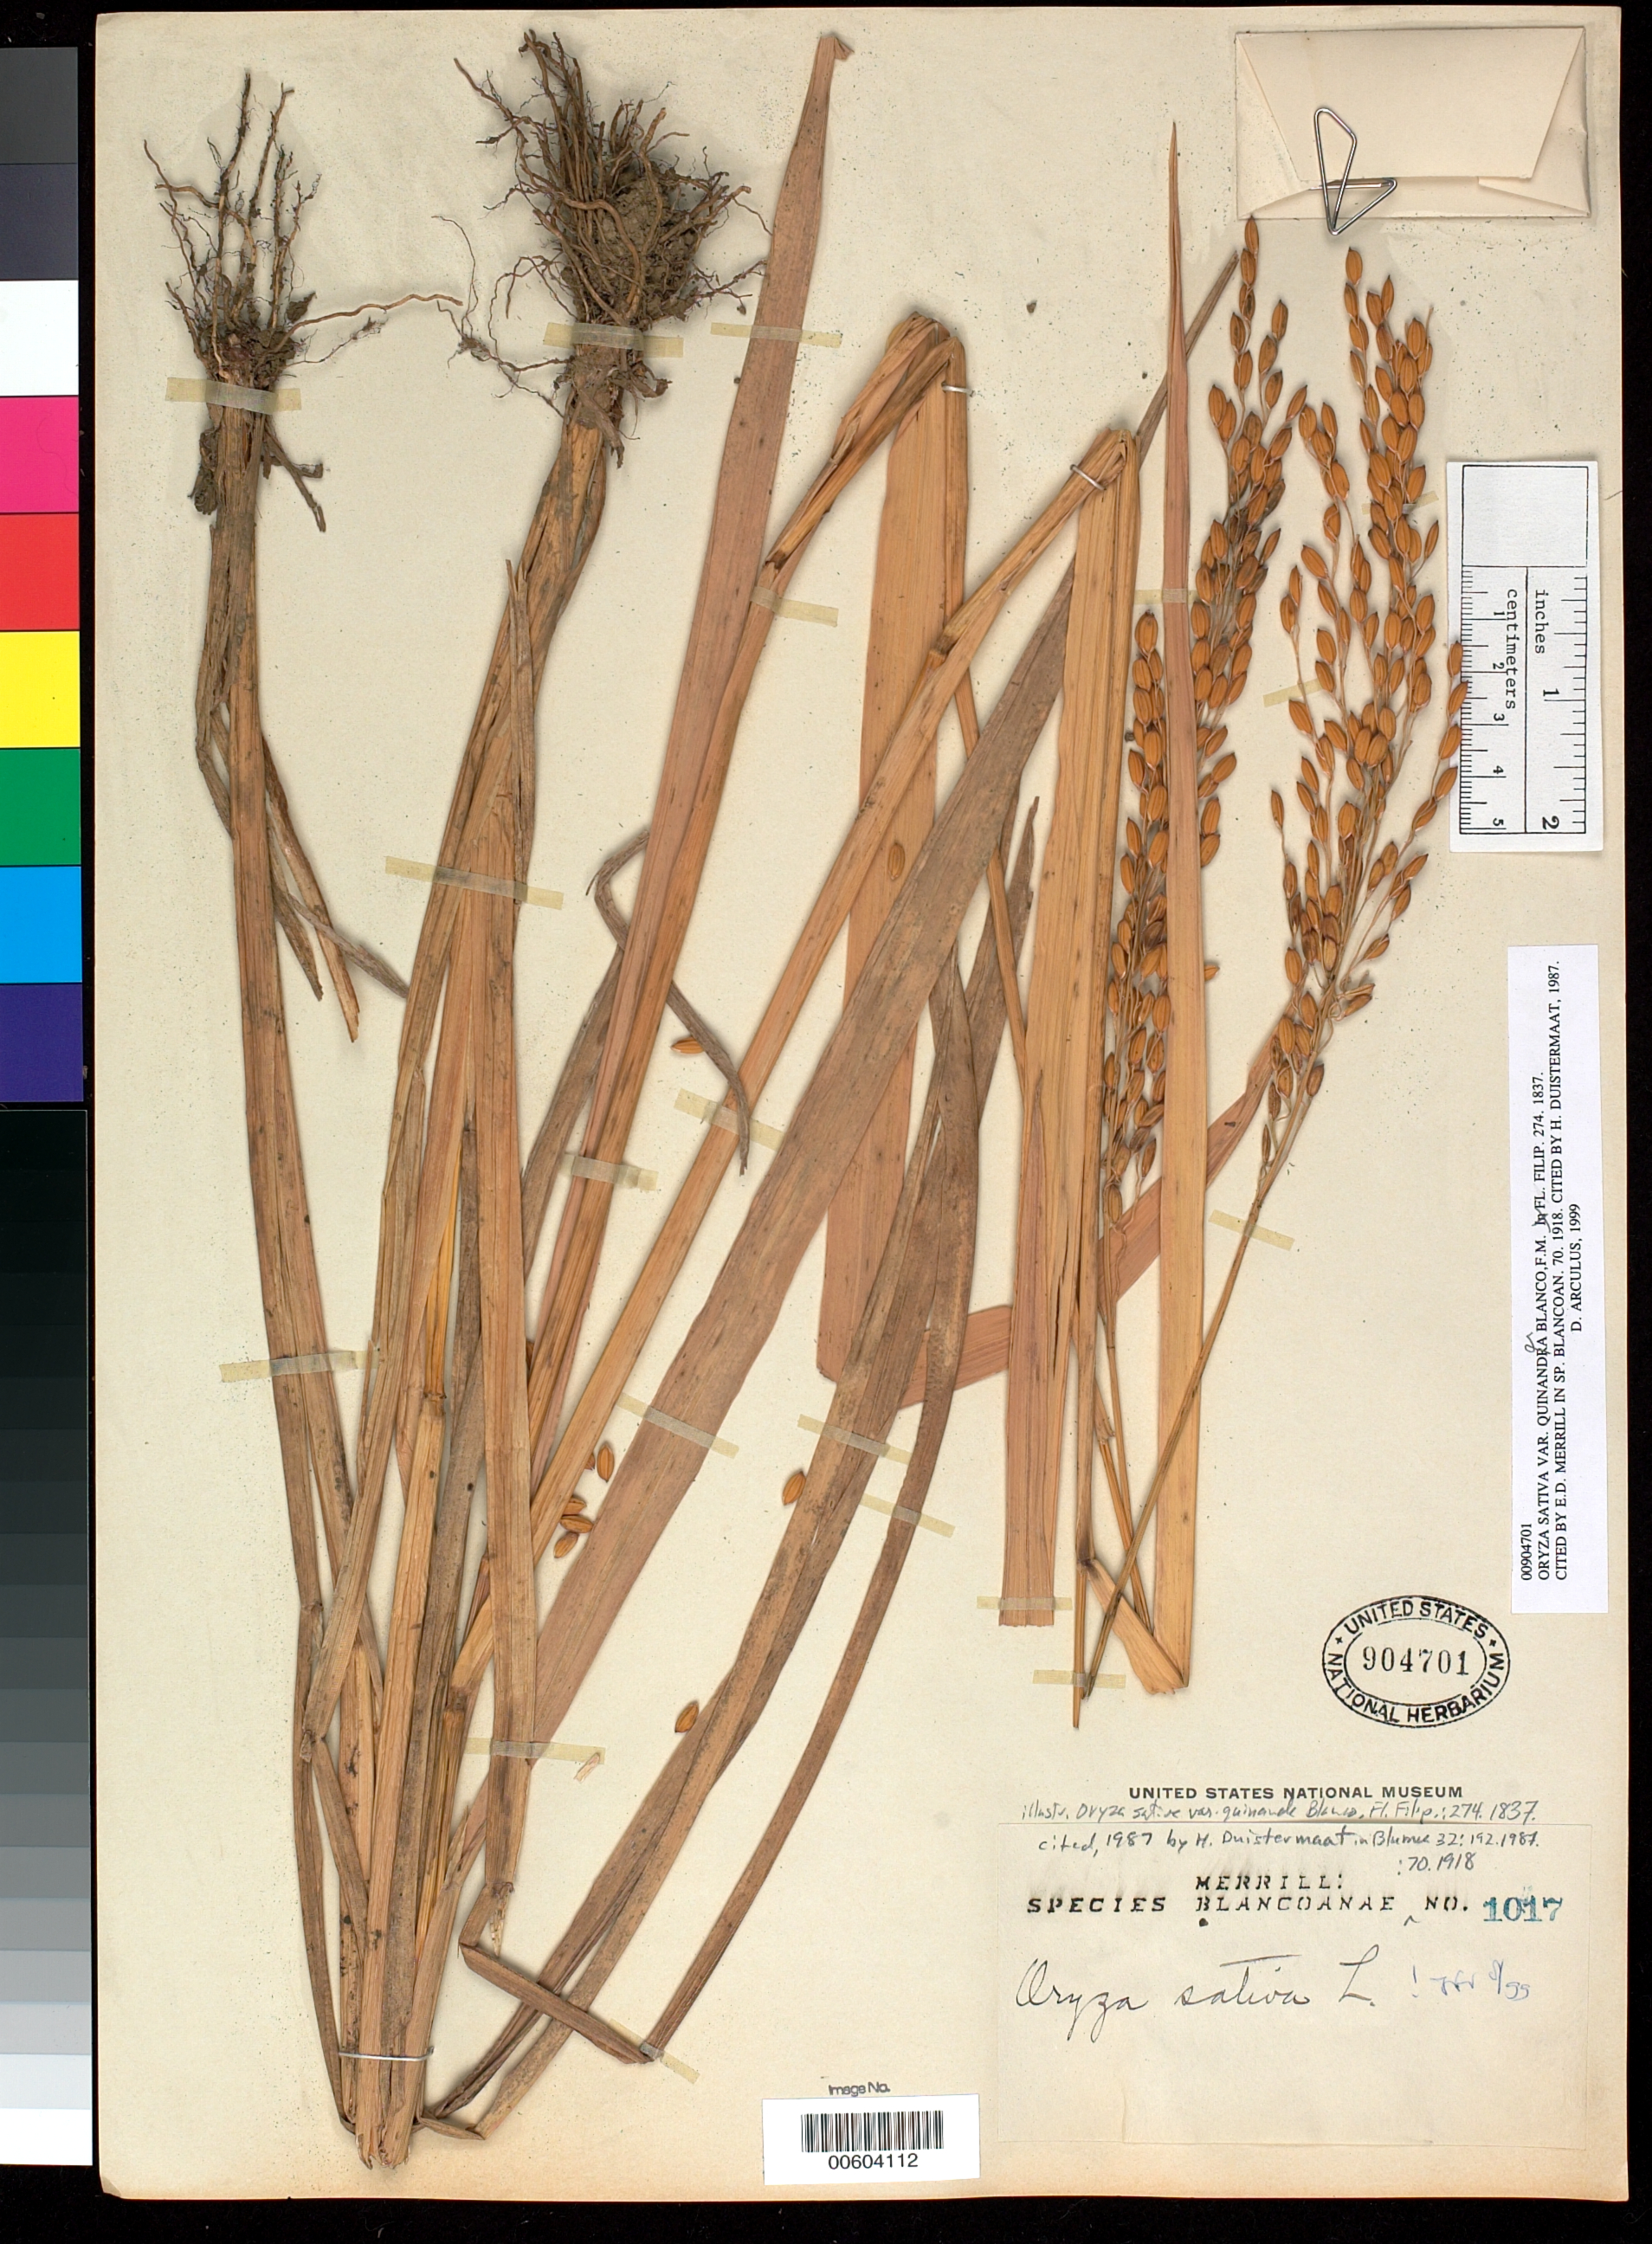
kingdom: Plantae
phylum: Tracheophyta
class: Liliopsida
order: Poales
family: Poaceae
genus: Oryza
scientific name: Oryza sativa var. quinandra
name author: Blanco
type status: Isoneotype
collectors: E. D. Merrill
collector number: Sp. Blancoan. 1017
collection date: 1914-09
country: Philippines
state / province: National Capital Region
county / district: Manila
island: Luzon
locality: Manila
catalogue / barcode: US 904701